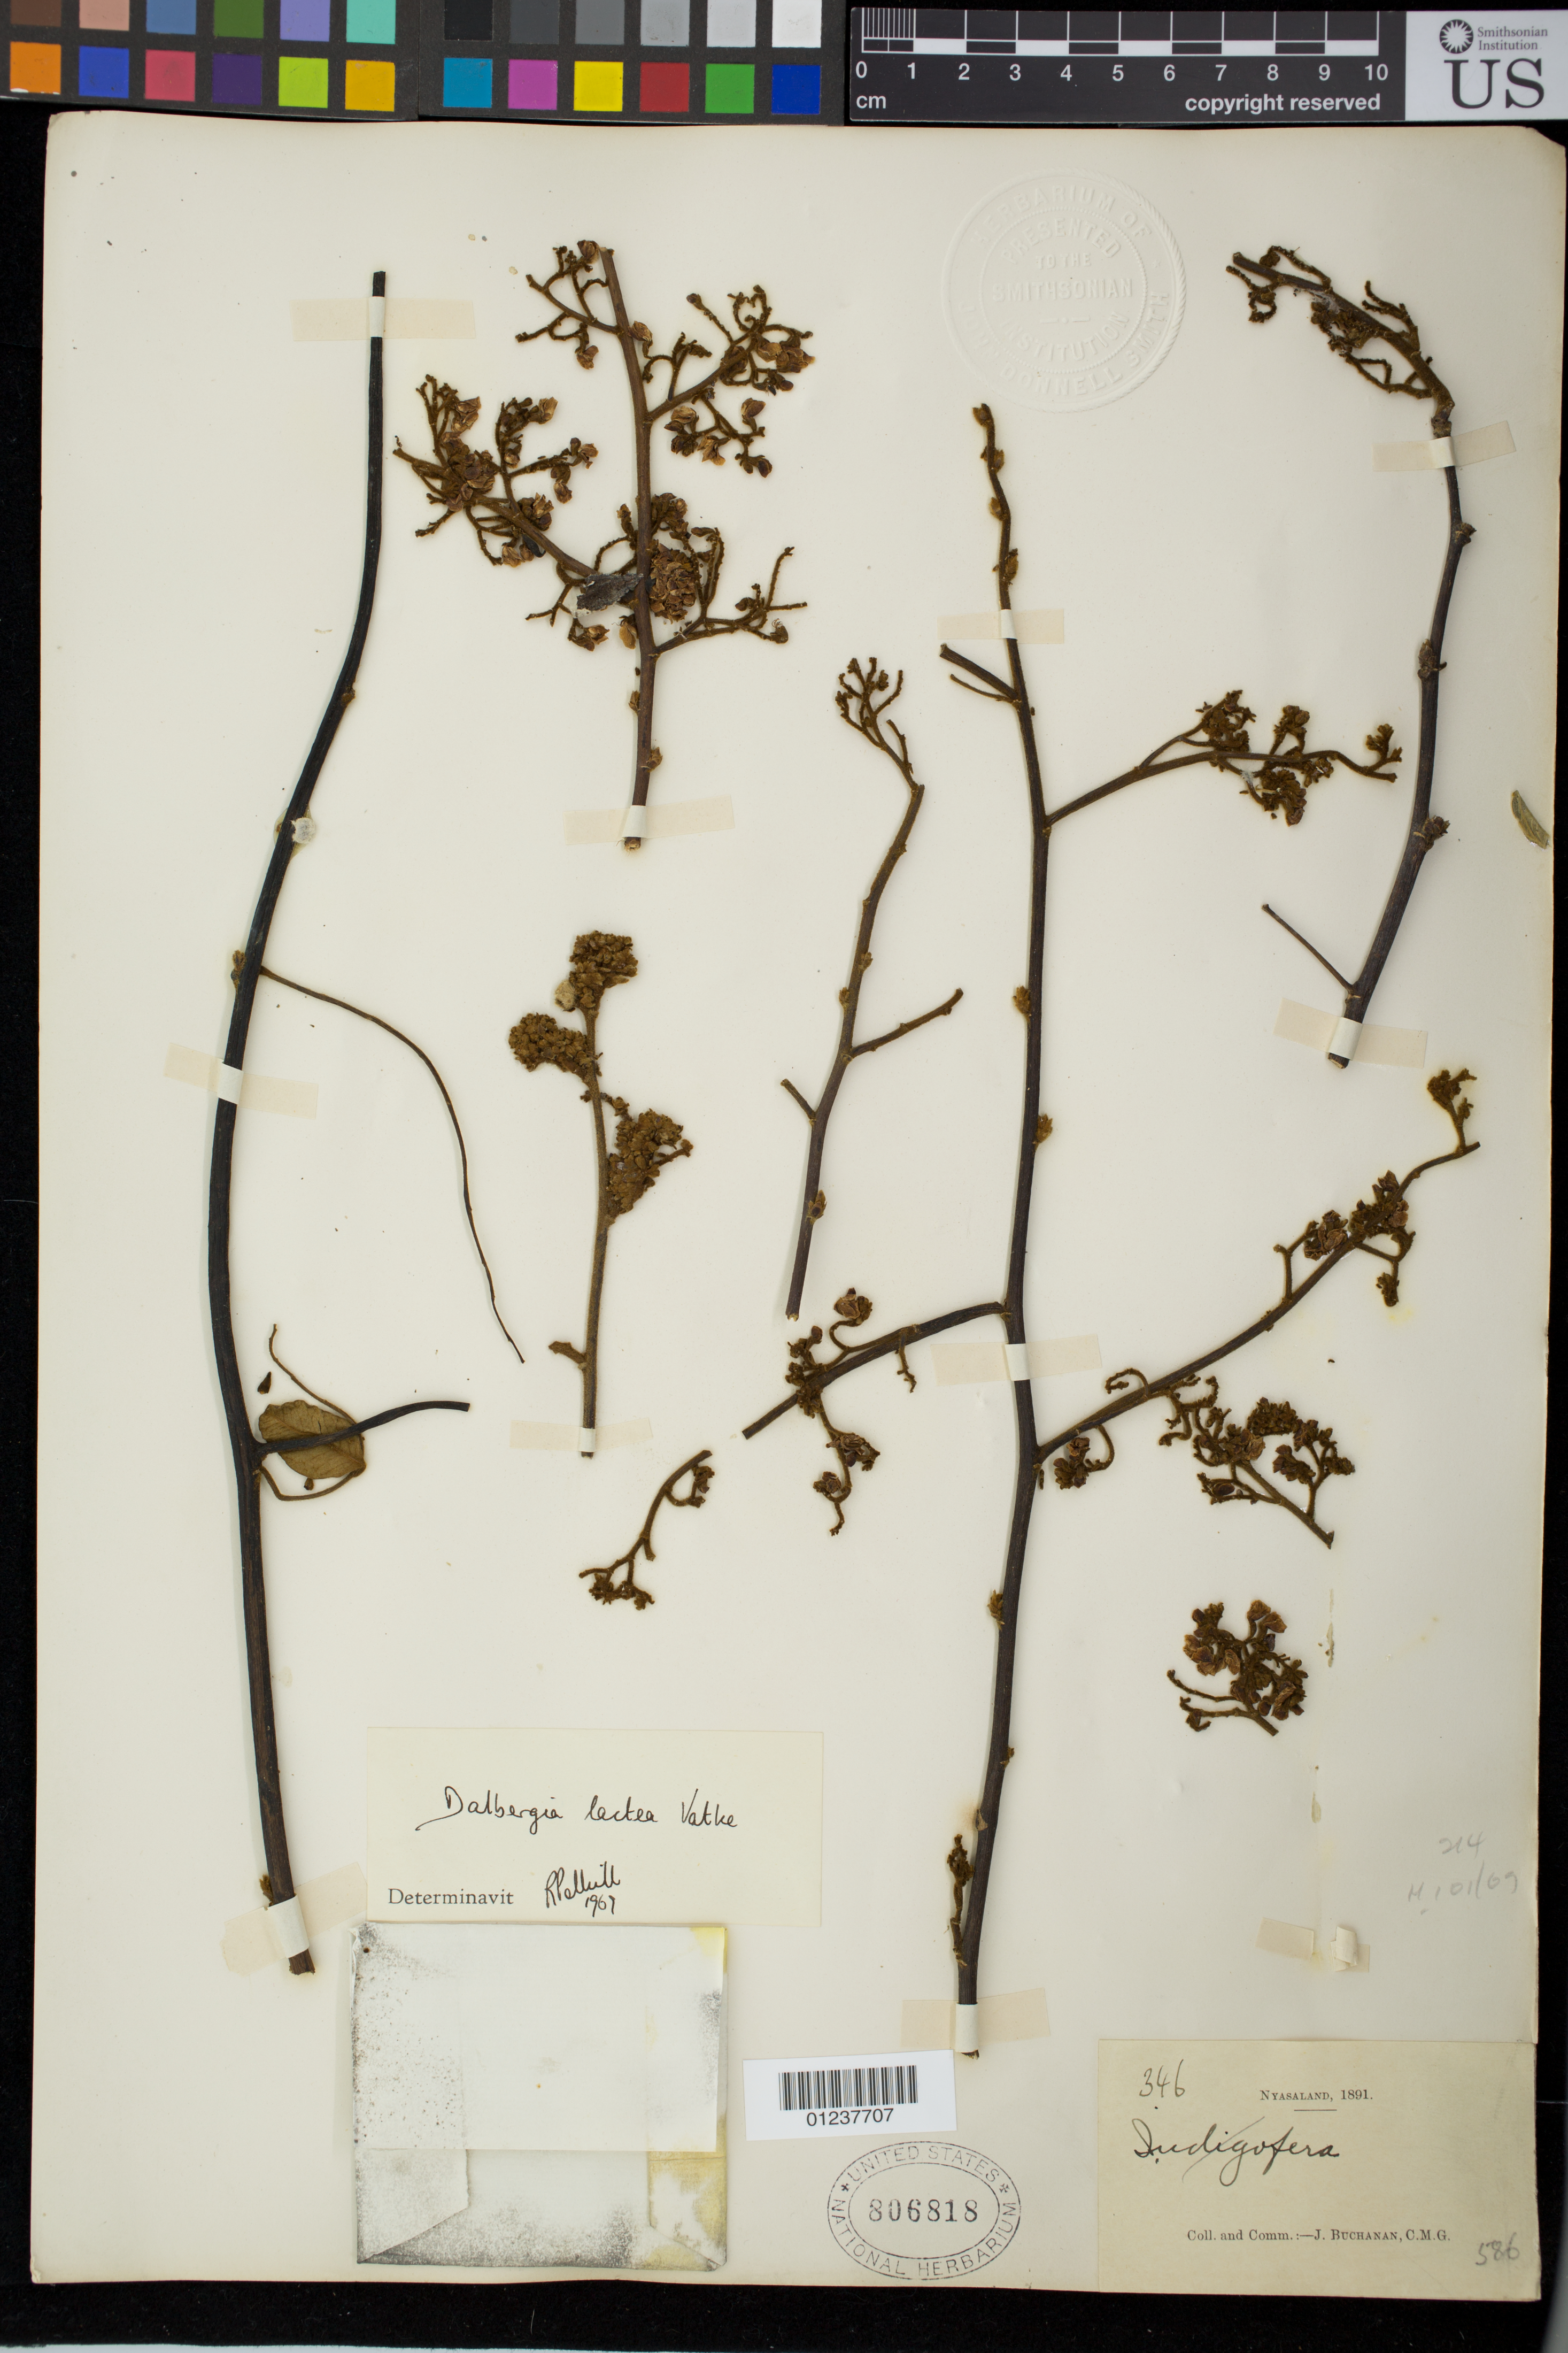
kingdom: Plantae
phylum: Tracheophyta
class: Magnoliopsida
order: Fabales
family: Fabaceae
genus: Dalbergia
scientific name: Dalbergia lactea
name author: Vatke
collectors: J. Buchanan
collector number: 586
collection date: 1891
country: Malawi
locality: Nyasaland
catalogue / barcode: US 806818